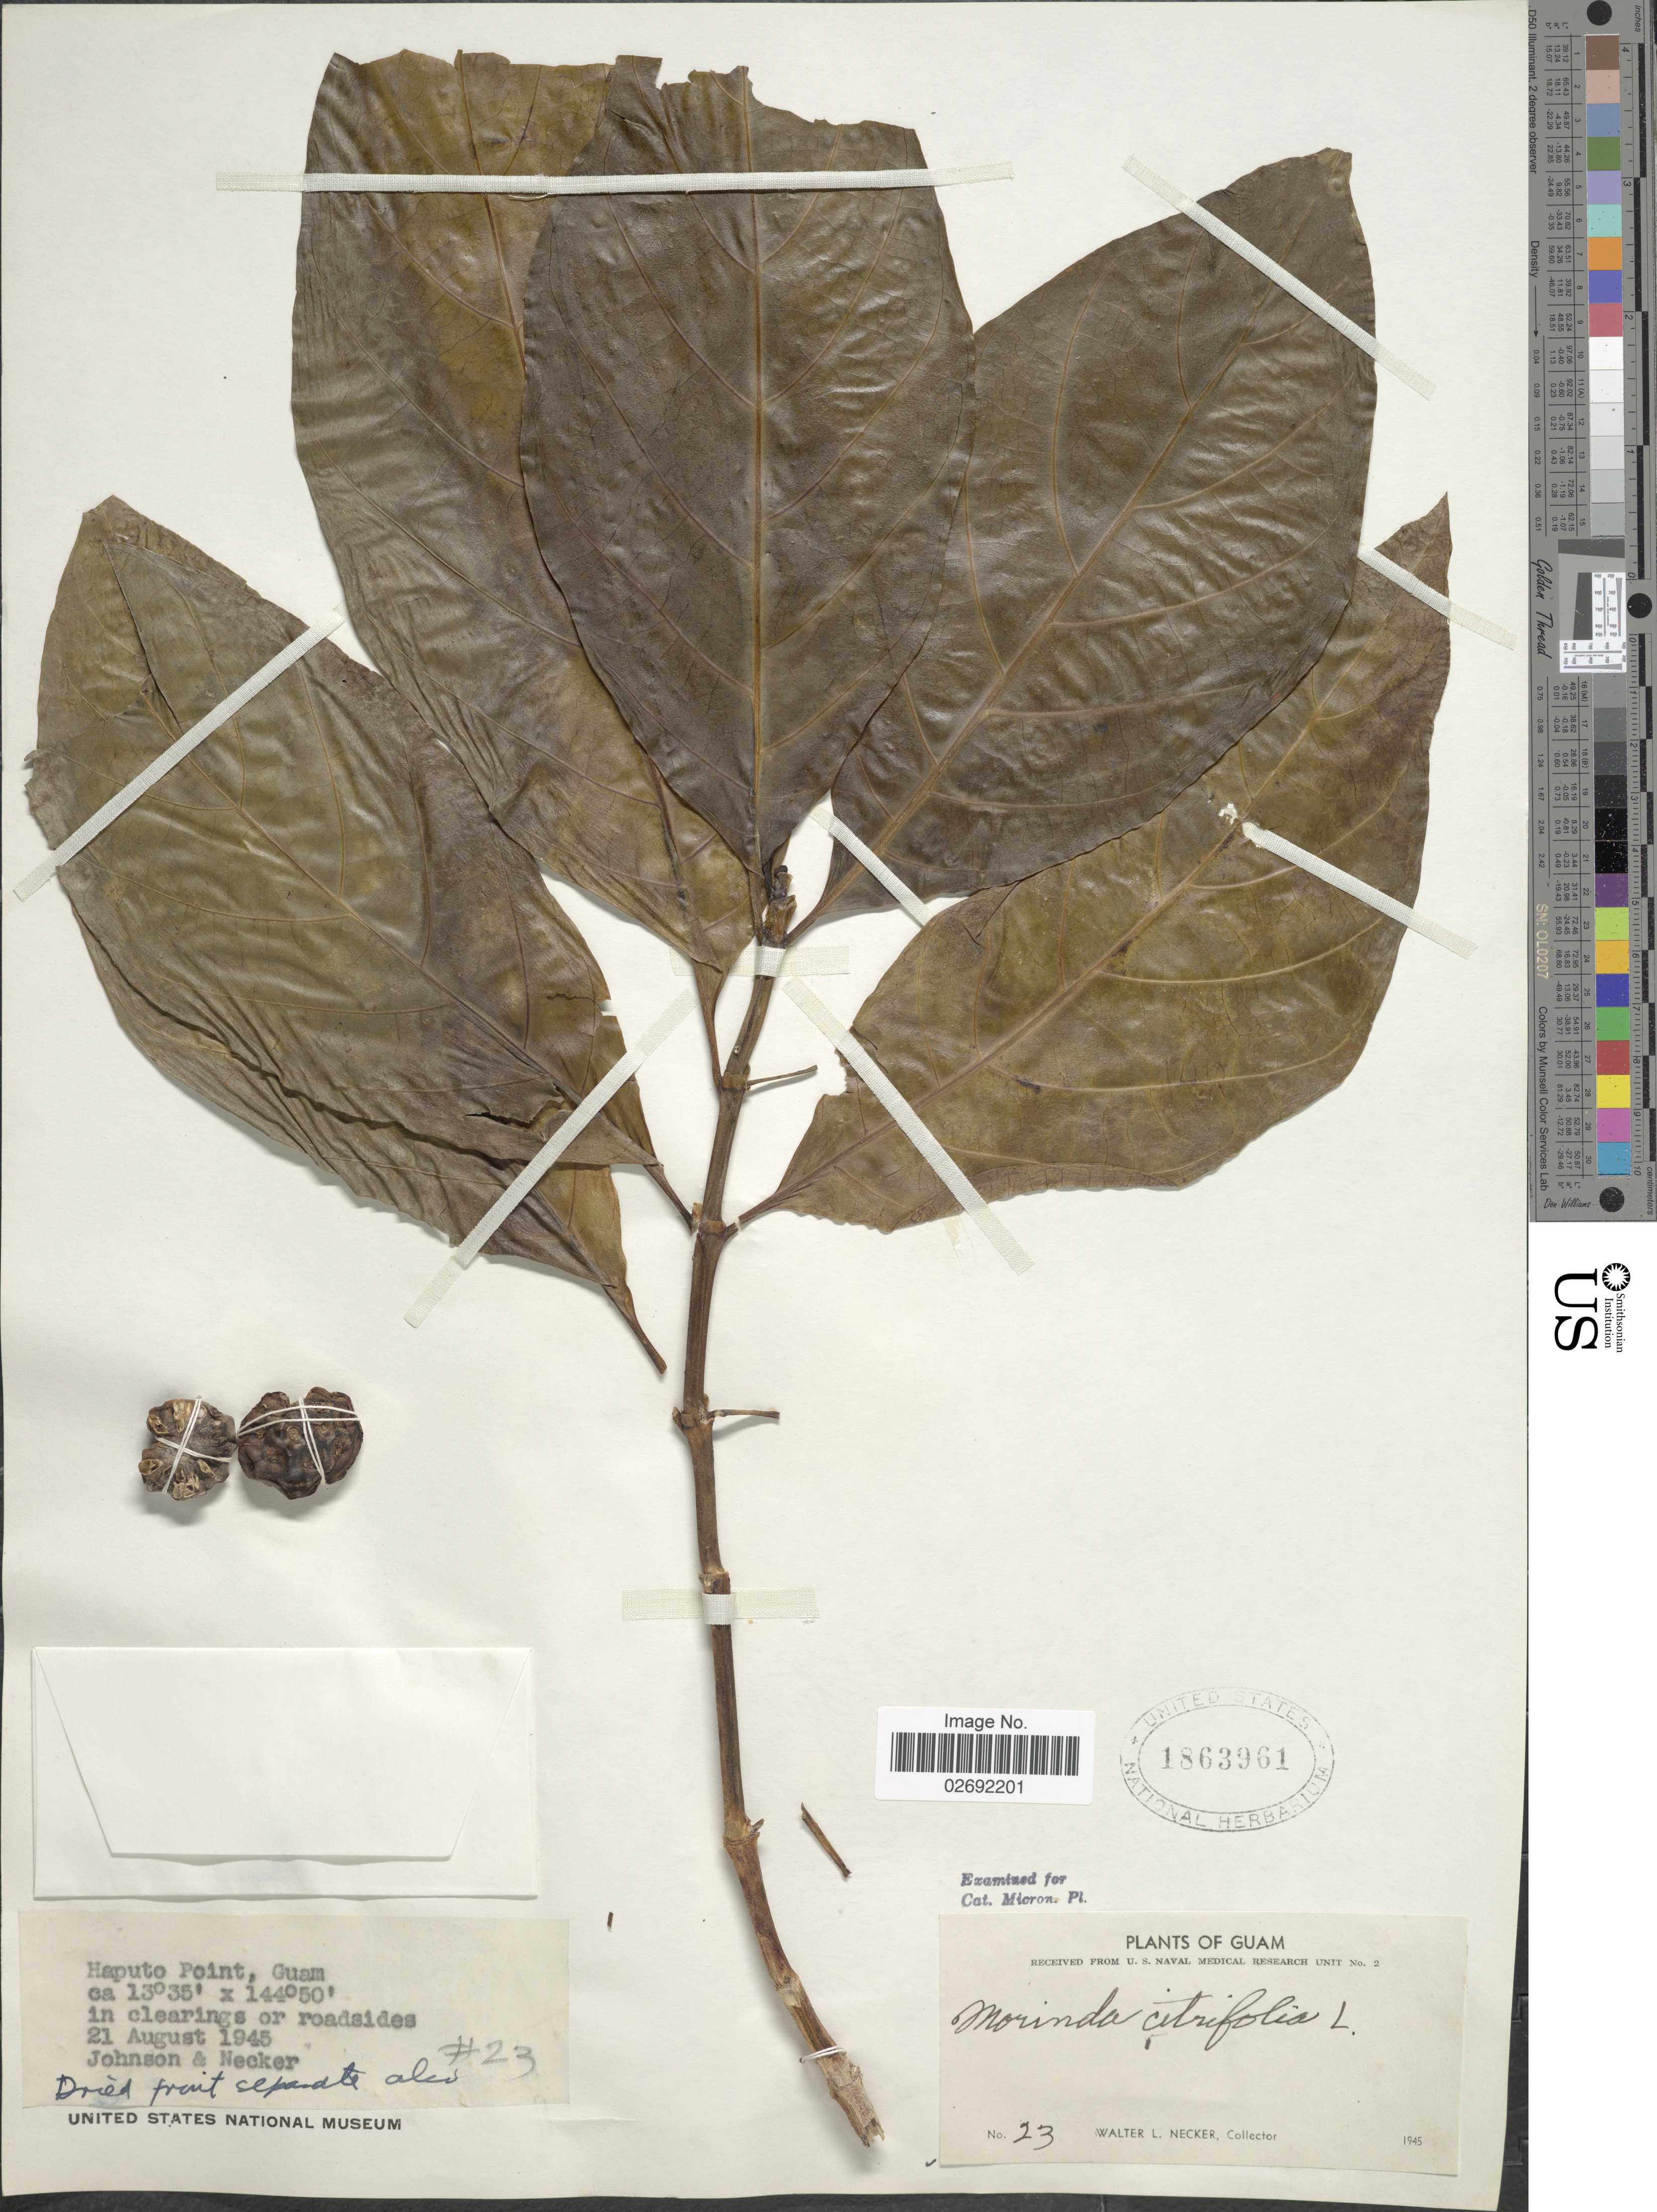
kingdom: Plantae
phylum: Tracheophyta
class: Magnoliopsida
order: Gentianales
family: Rubiaceae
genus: Morinda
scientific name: Morinda citrifolia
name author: L.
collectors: -- Johnson & W. L. Necker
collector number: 23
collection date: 1945-08-21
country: Guam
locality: Haputo Point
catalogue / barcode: US 1863961